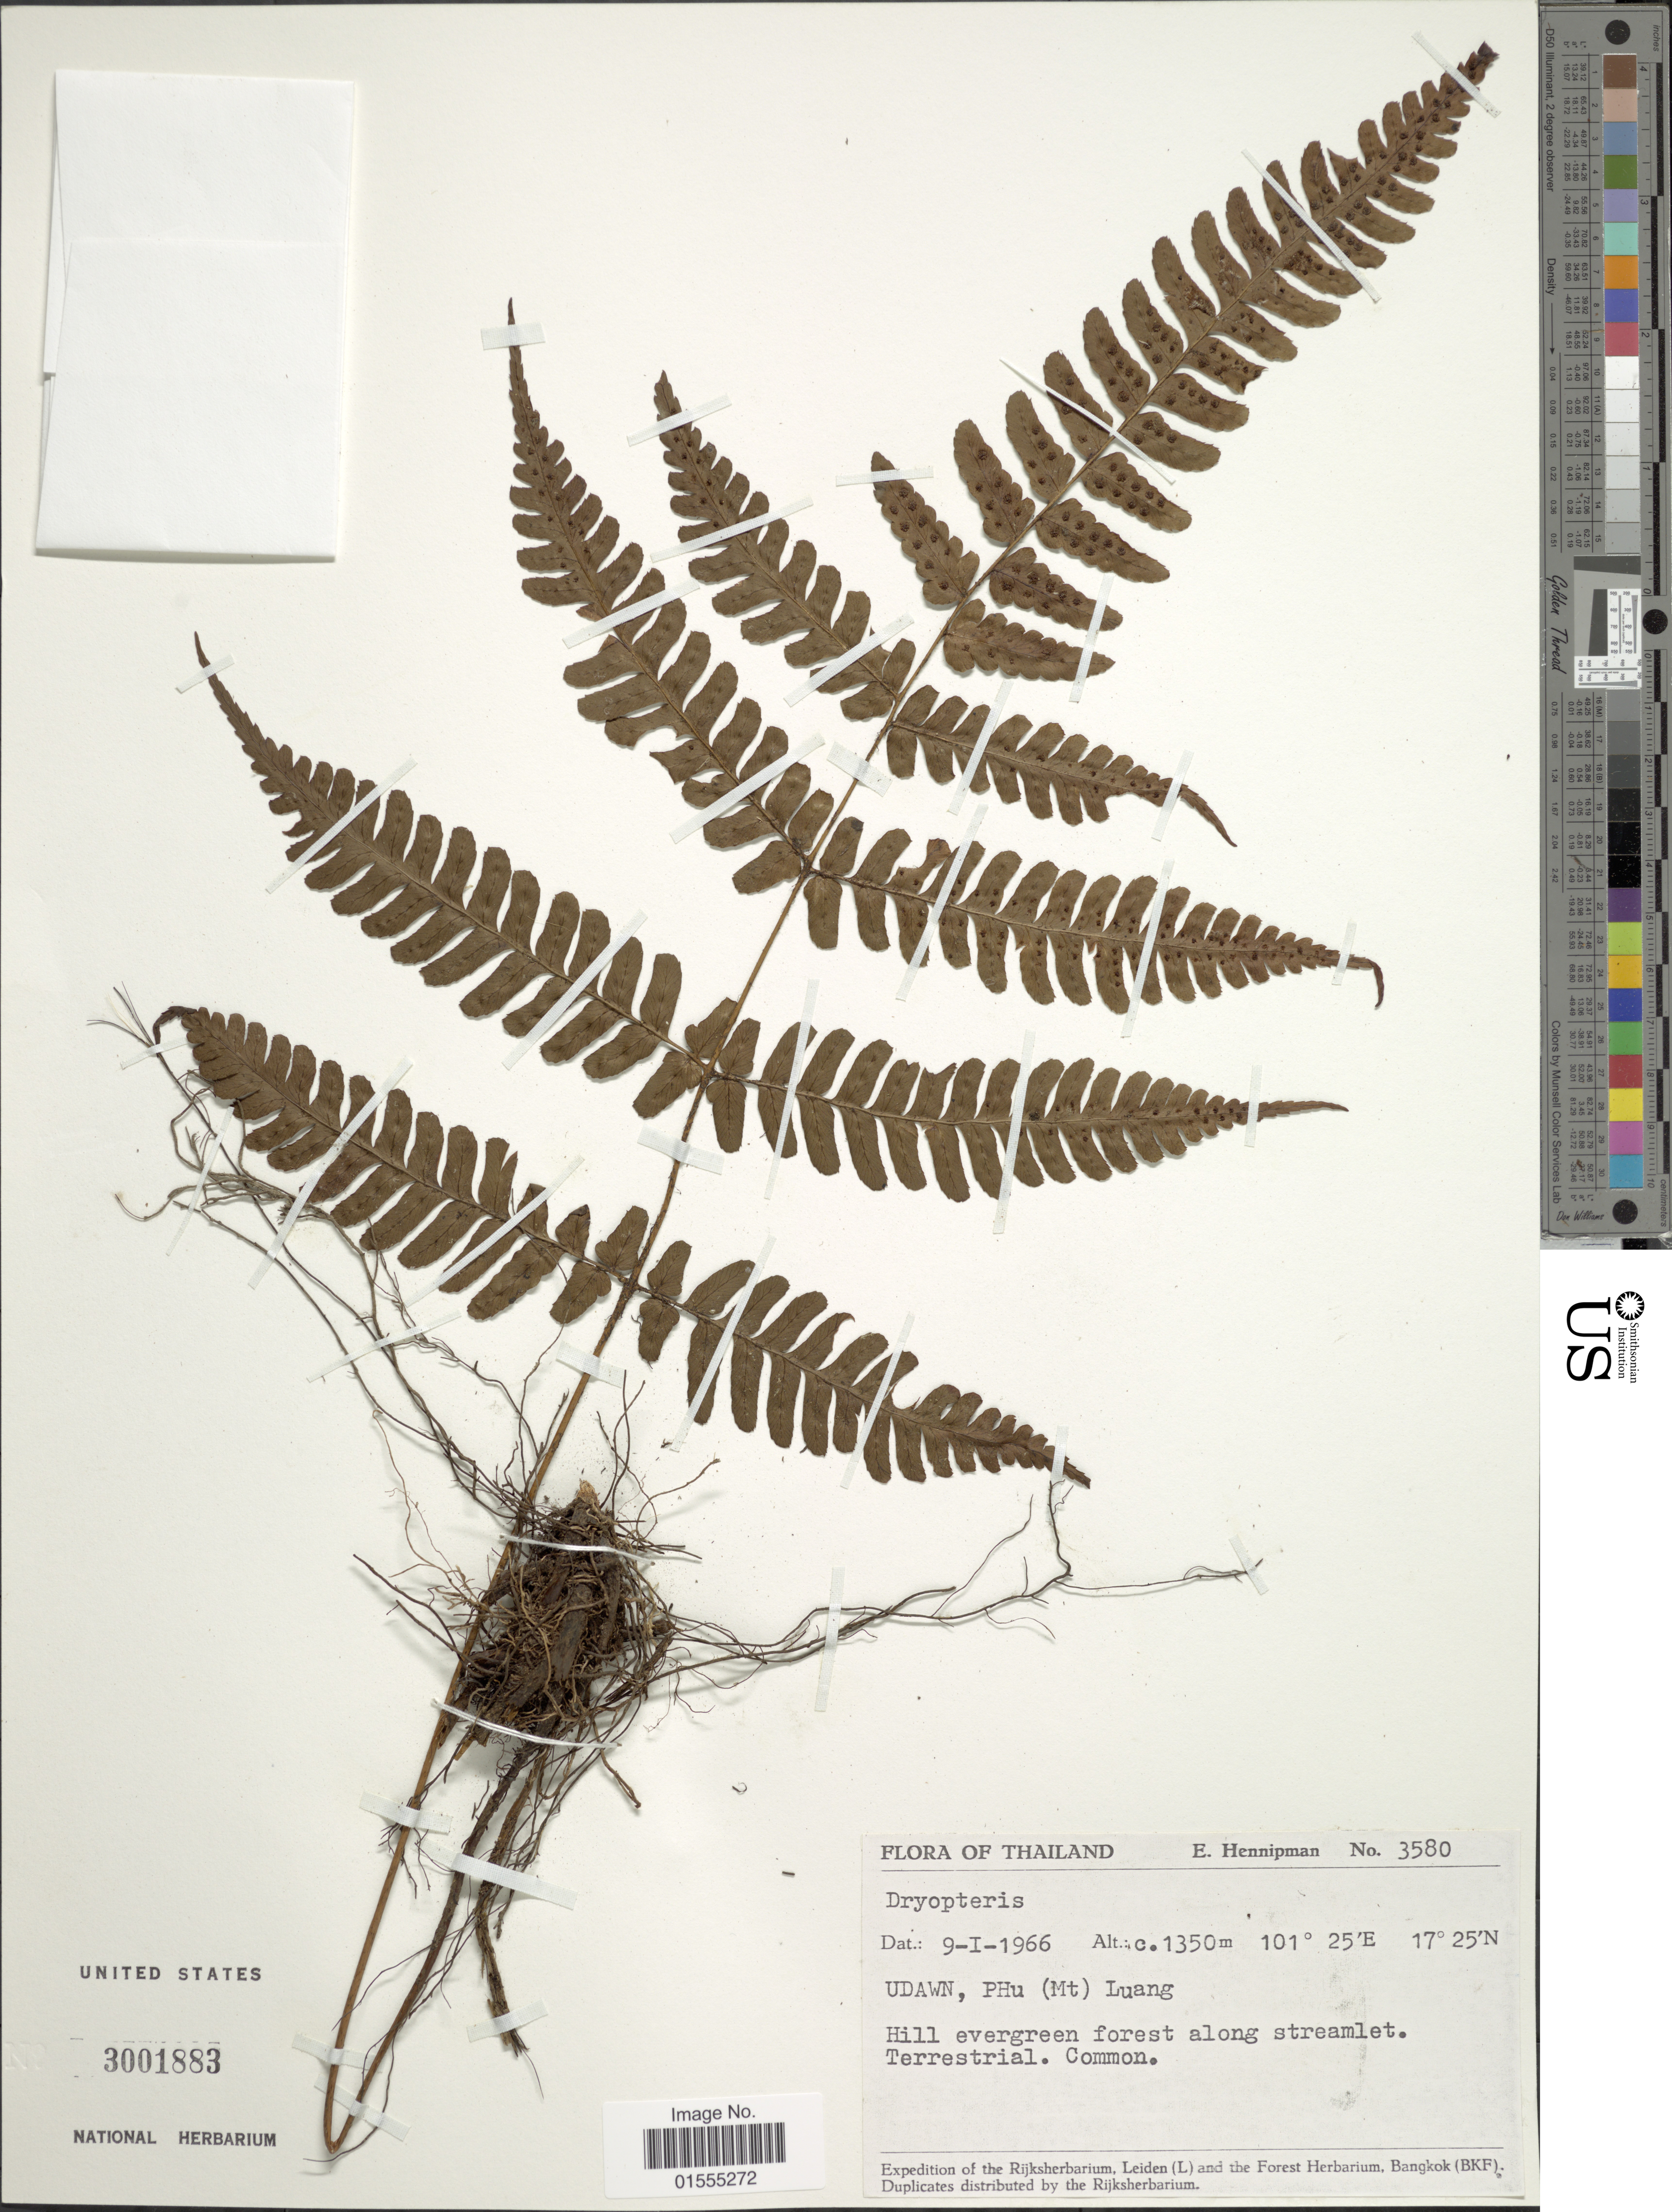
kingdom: Plantae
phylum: Tracheophyta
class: Polypodiopsida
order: Polypodiales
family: Dryopteridaceae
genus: Dryopteris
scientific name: Dryopteris sp.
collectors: E. Hennipman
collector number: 3580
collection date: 1966-01-09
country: Thailand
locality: Udawn, Phu (Mt) Luang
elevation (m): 1350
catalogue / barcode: US 3001883